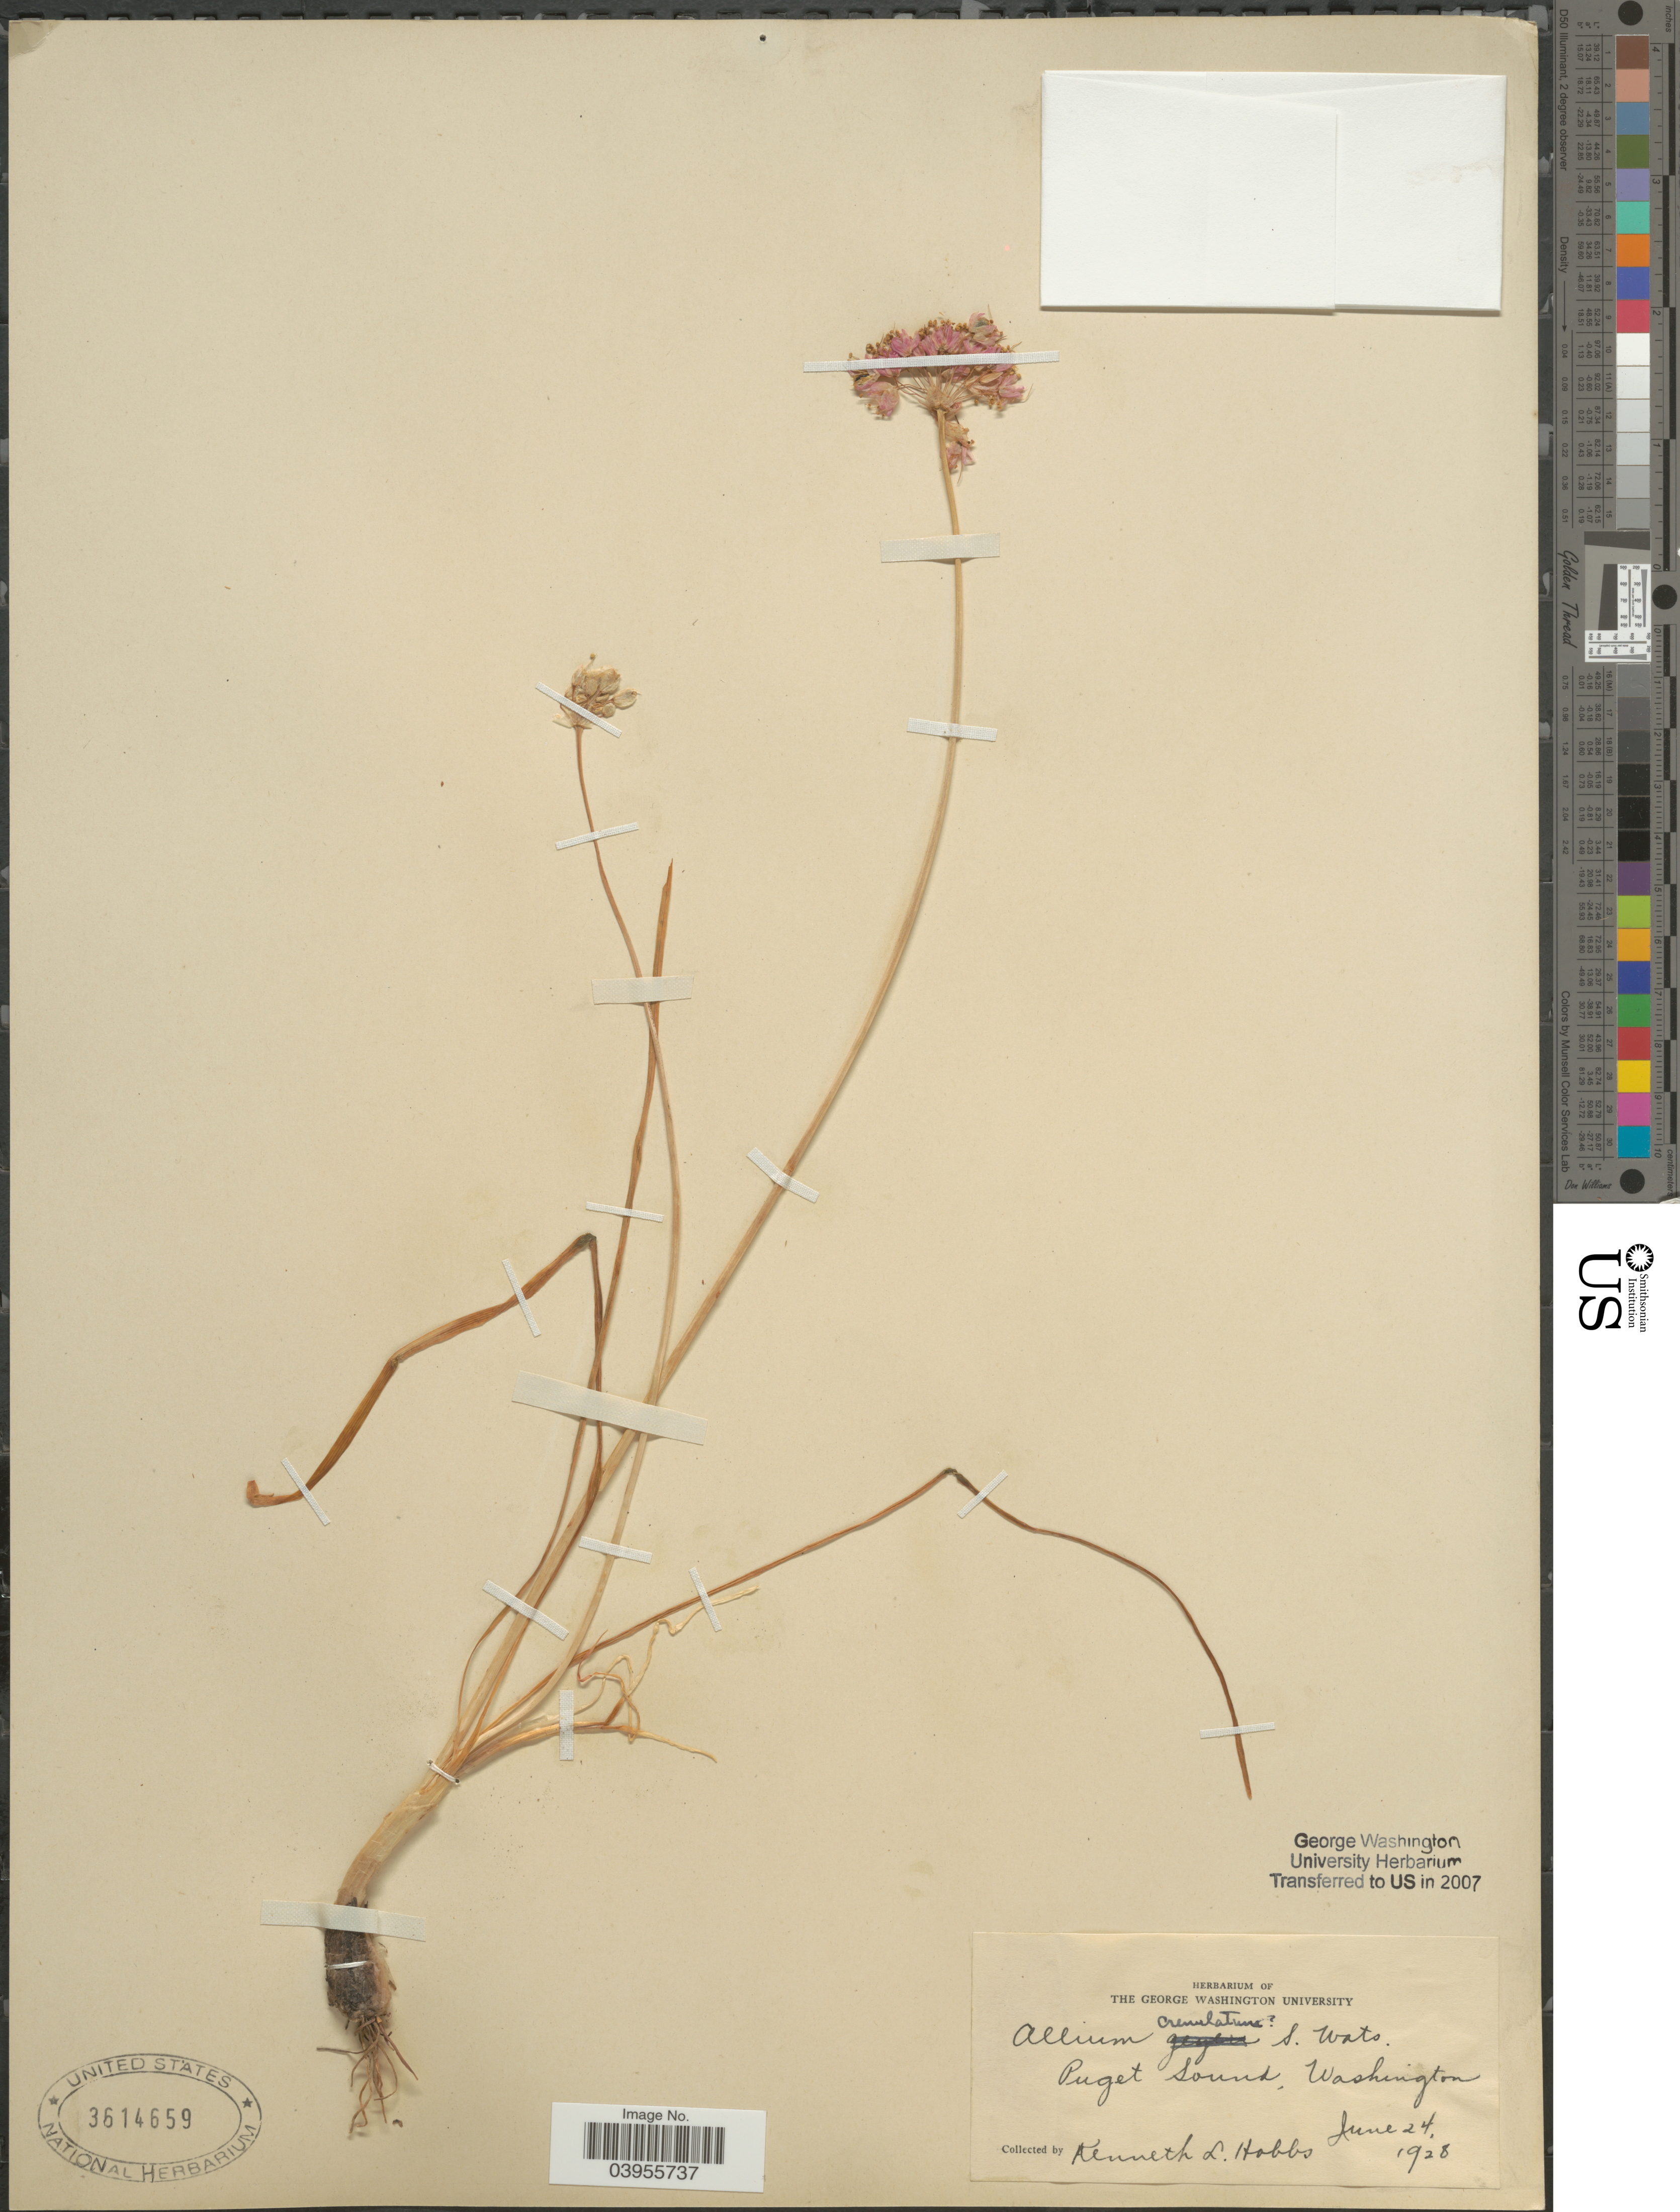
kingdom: Plantae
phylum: Tracheophyta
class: Liliopsida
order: Asparagales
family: Amaryllidaceae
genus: Allium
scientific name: Allium crenulatum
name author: Wiegand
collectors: K. Hobbs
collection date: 1928-06-24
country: United States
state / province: Washington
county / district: King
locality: Puget Sound.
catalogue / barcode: US 3614659